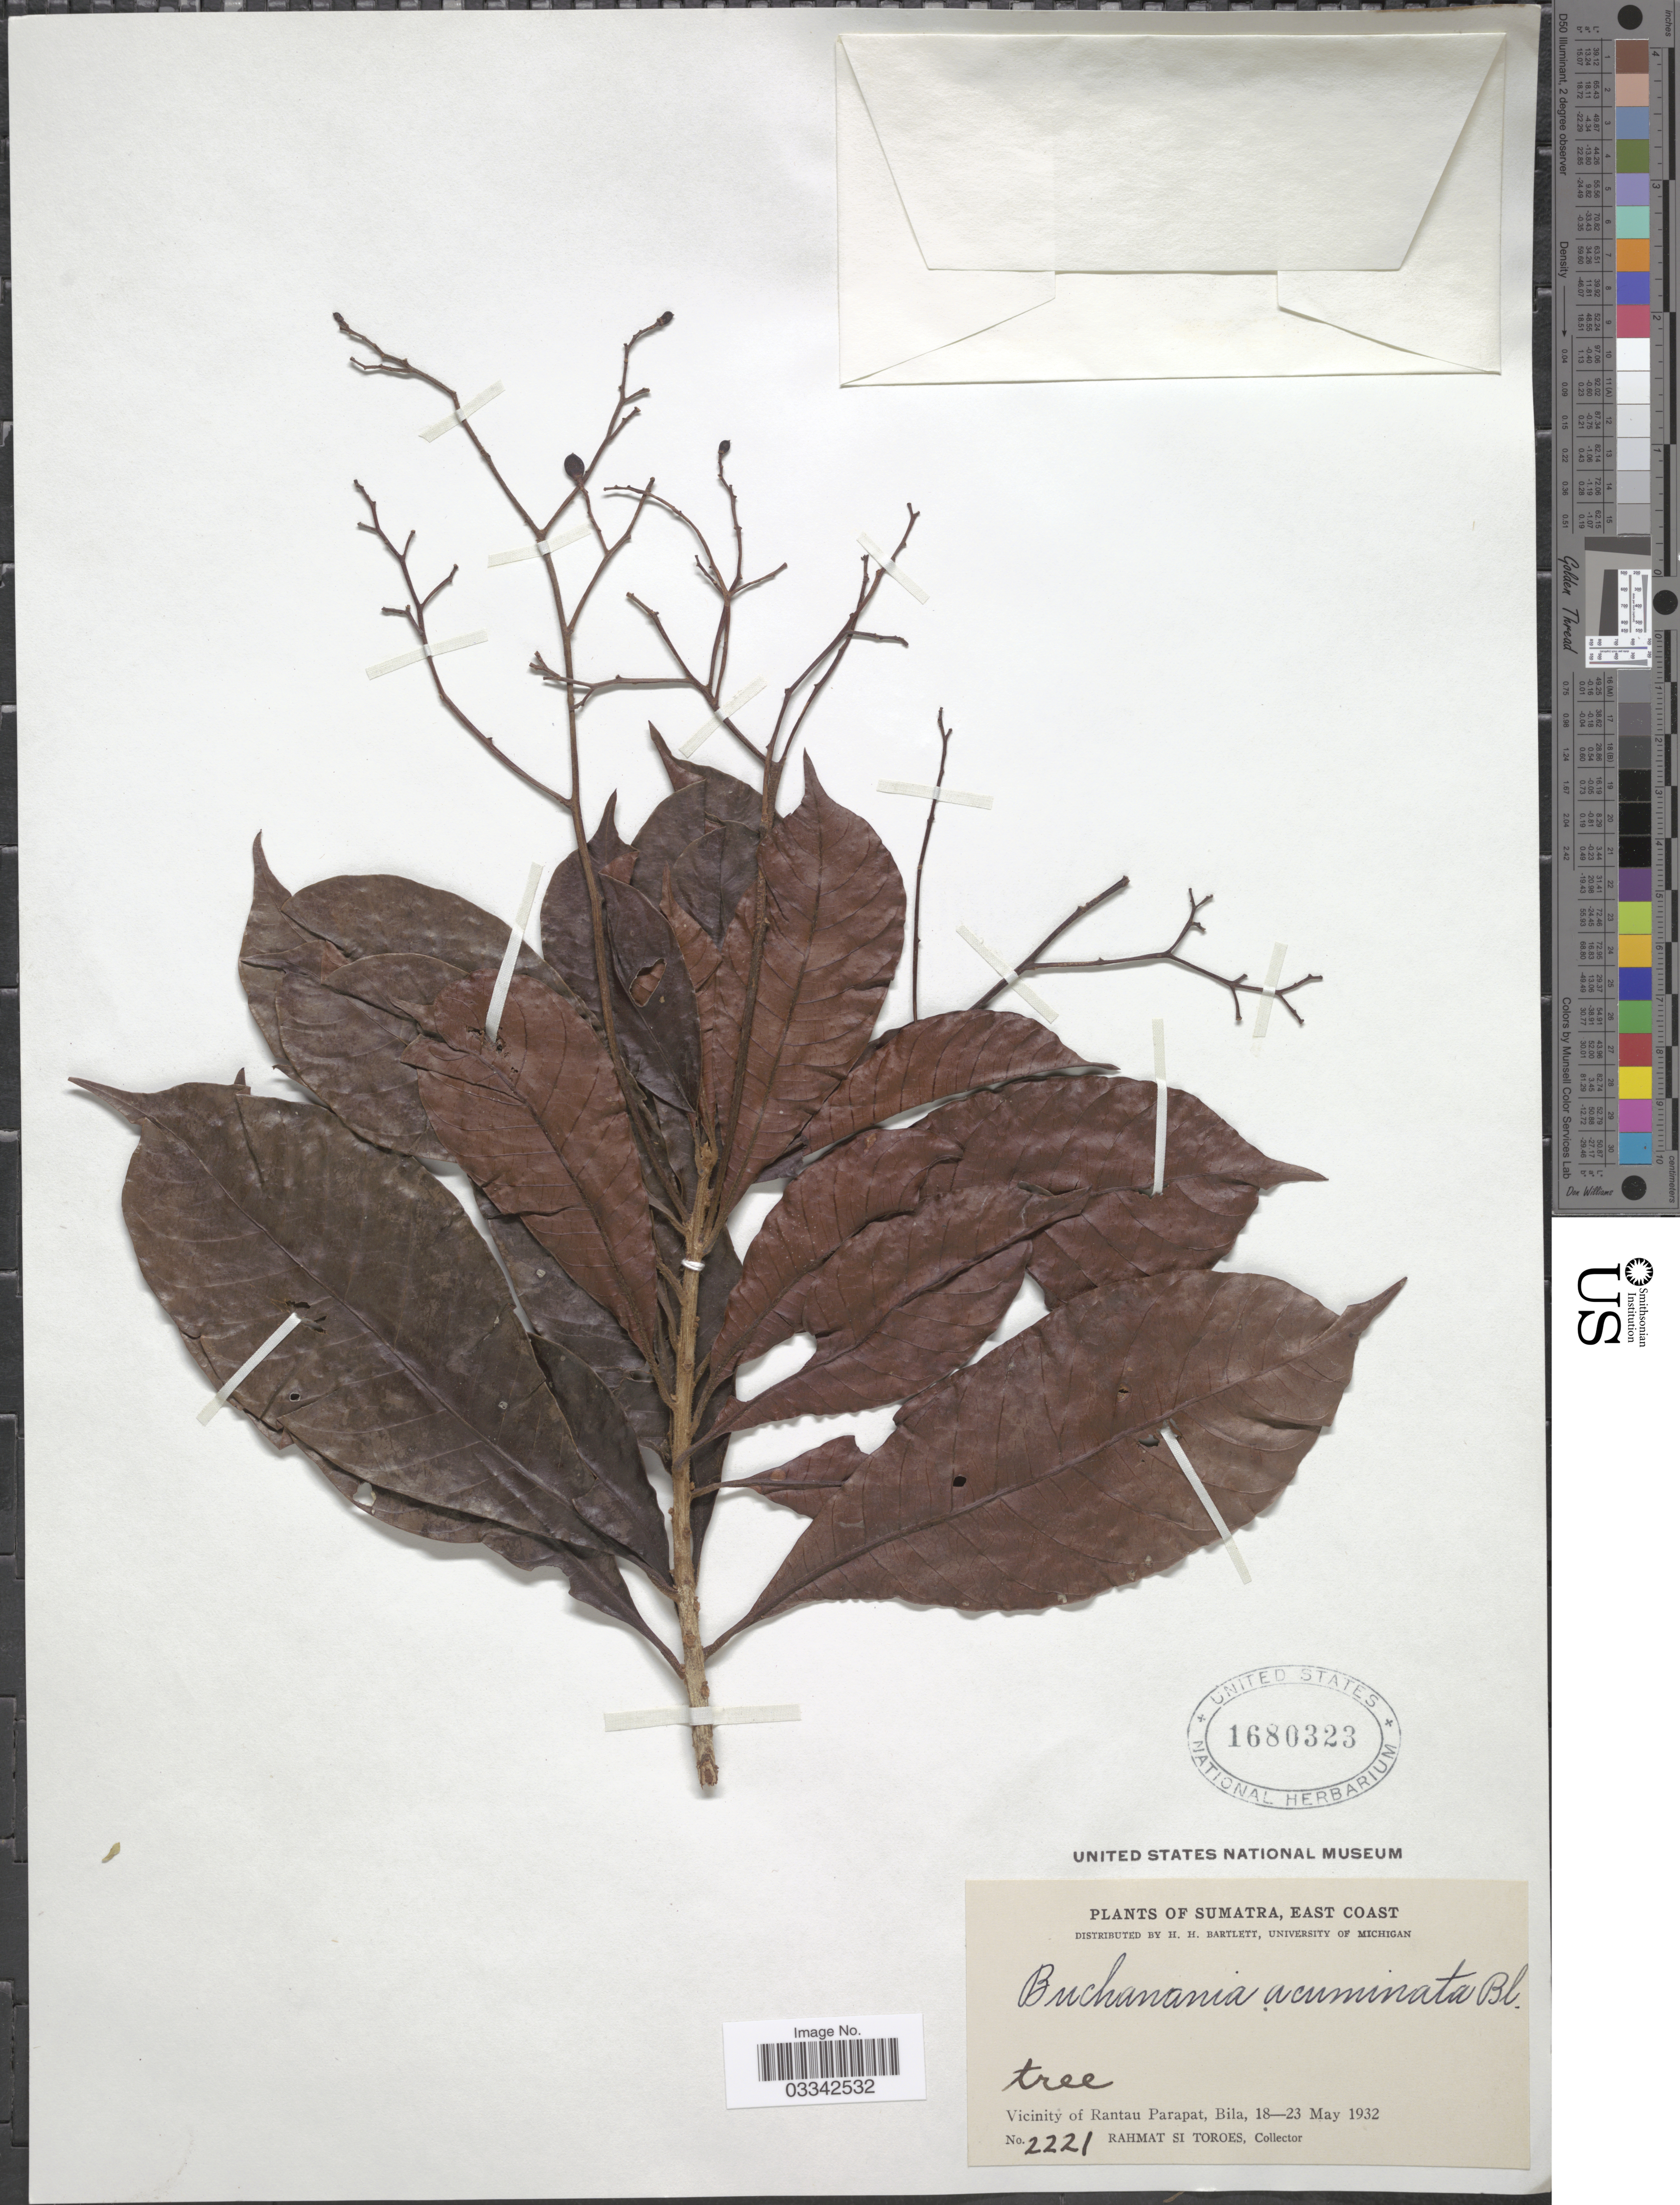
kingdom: Plantae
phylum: Tracheophyta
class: Magnoliopsida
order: Sapindales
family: Anacardiaceae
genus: Buchanania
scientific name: Buchanania acuminata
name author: Turcz.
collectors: Rahmat Si Boeea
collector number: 2221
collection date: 1932-05-18/1932-05-23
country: Indonesia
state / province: Sumatra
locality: East Coast. Vicinity of Rantau Parapat, Bila.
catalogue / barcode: US 1680323